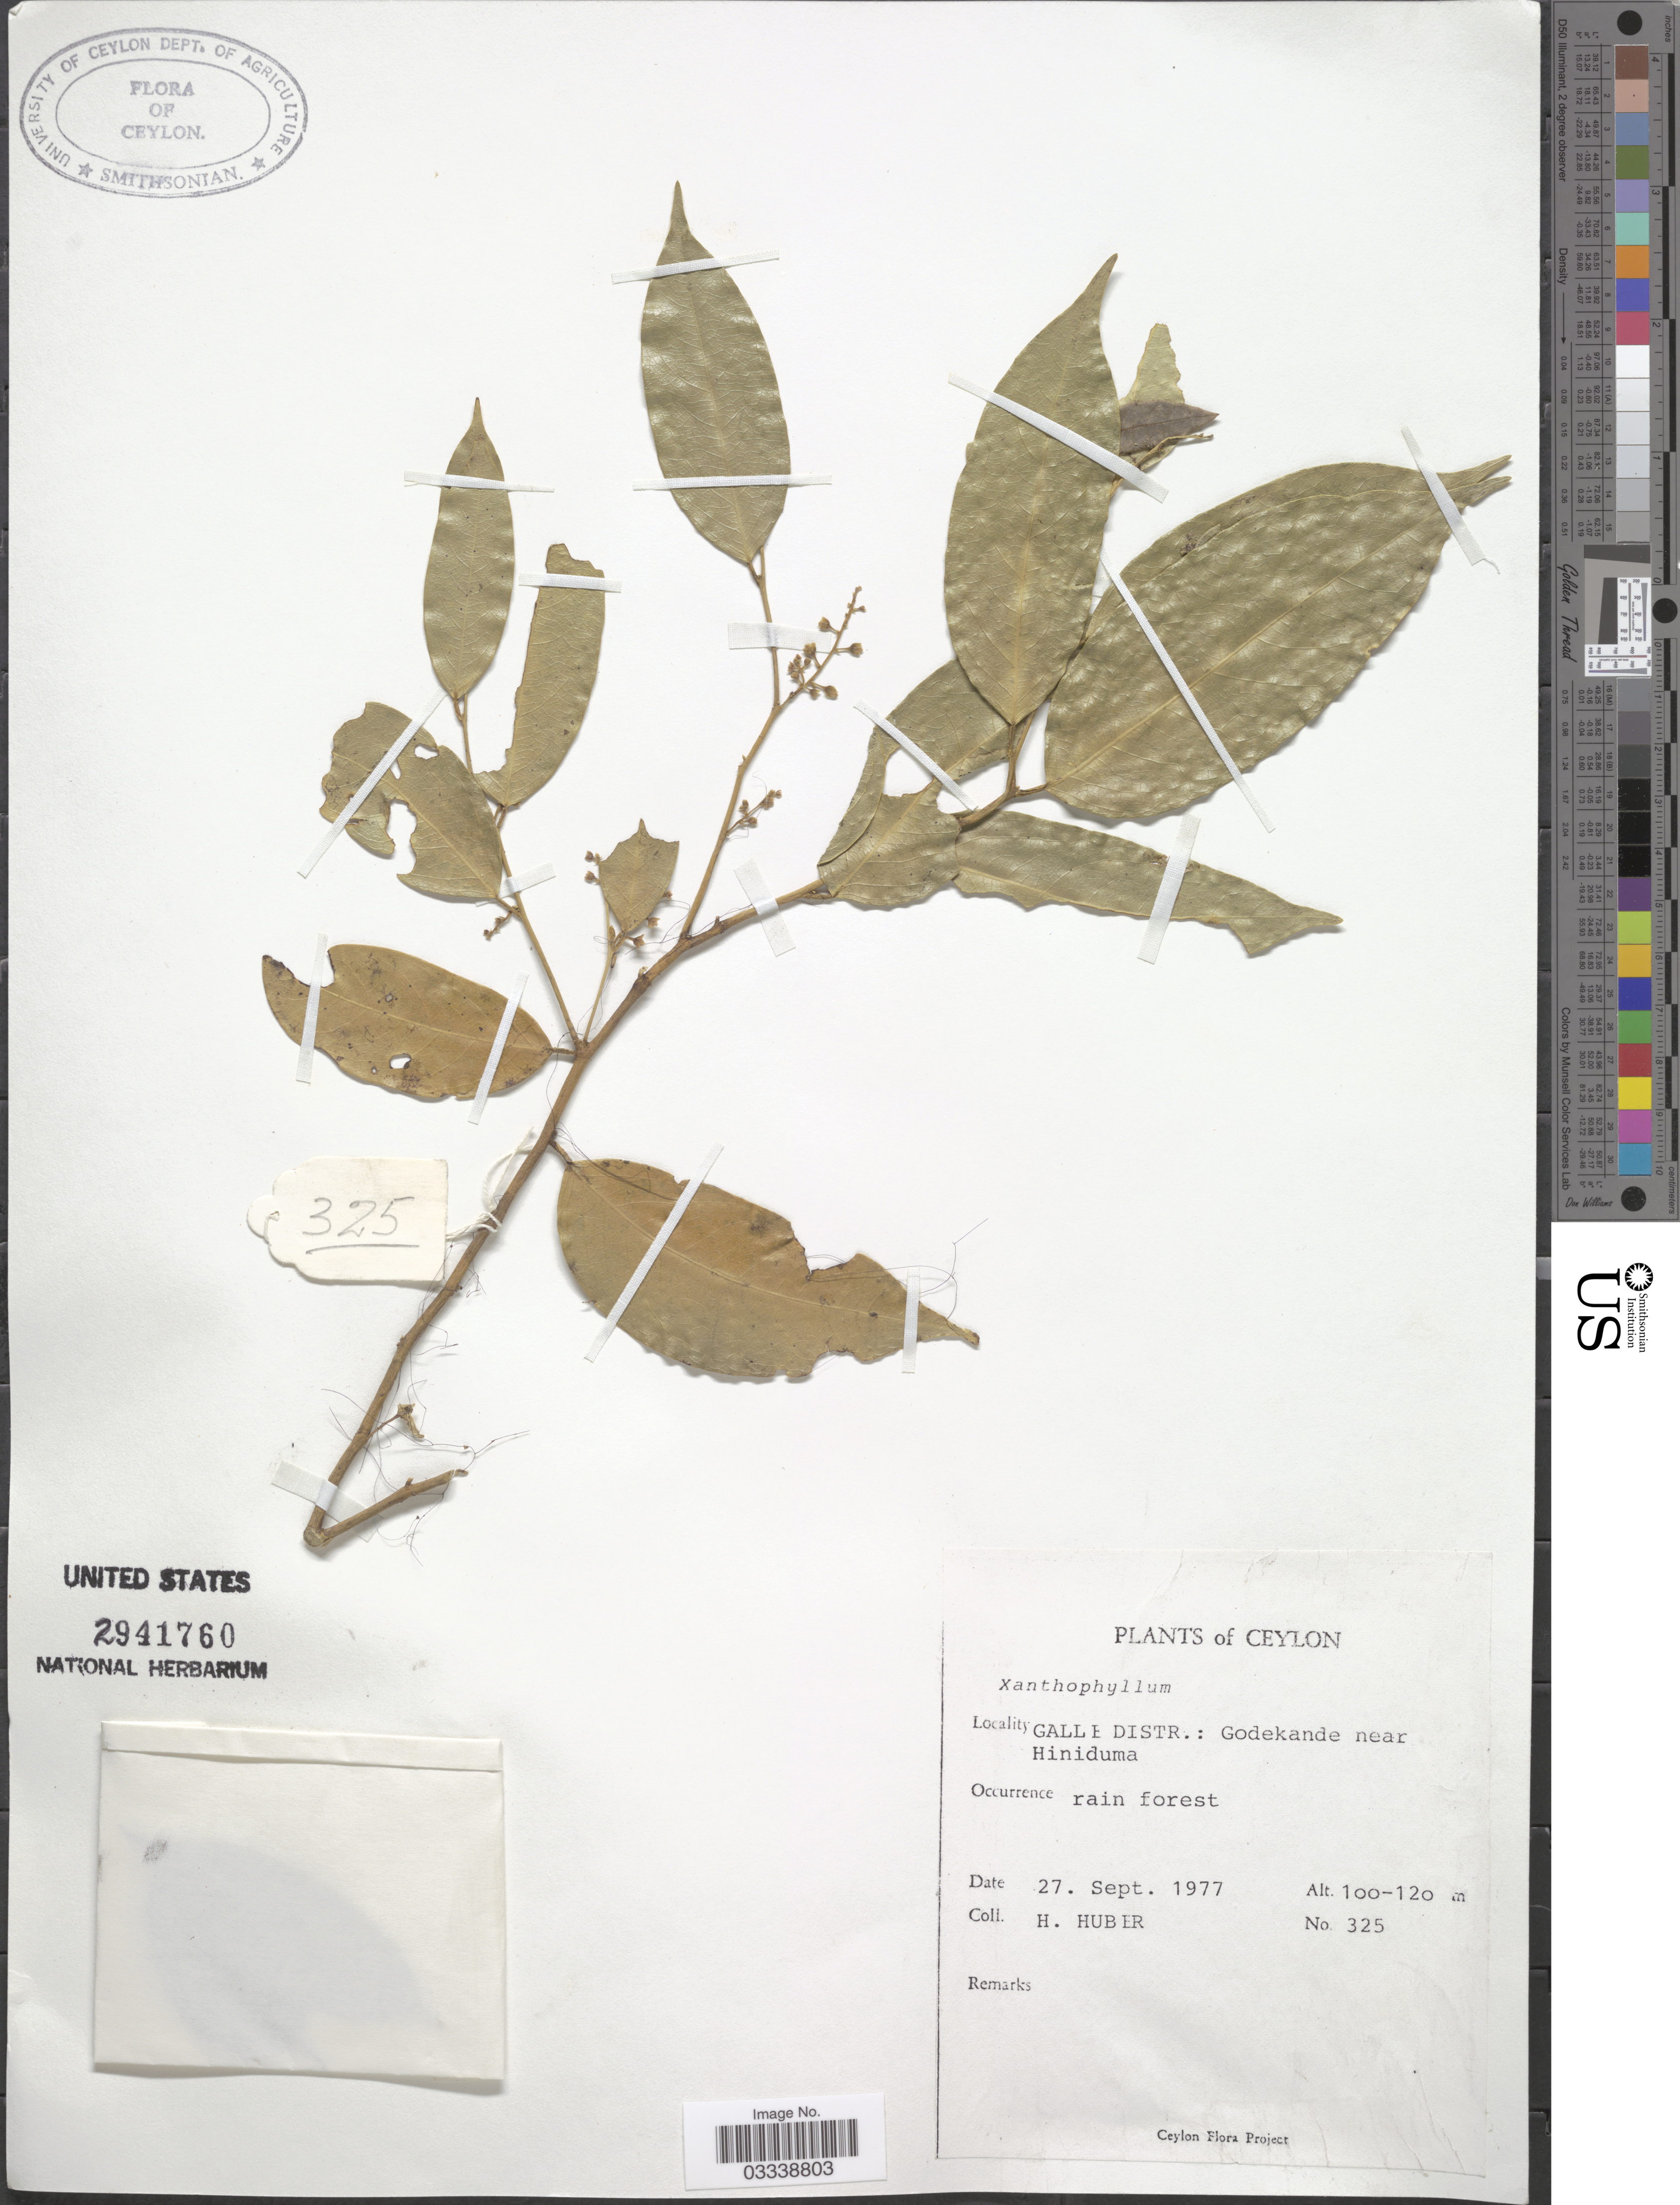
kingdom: Plantae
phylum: Tracheophyta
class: Magnoliopsida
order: Fabales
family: Polygalaceae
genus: Xanthophyllum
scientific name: Xanthophyllum sp.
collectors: H. Huber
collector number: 325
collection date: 1977-09-27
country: Sri Lanka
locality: Ceylon. Galle Distr.: Godekande near Hiniduma.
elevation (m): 100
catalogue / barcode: US 2941760